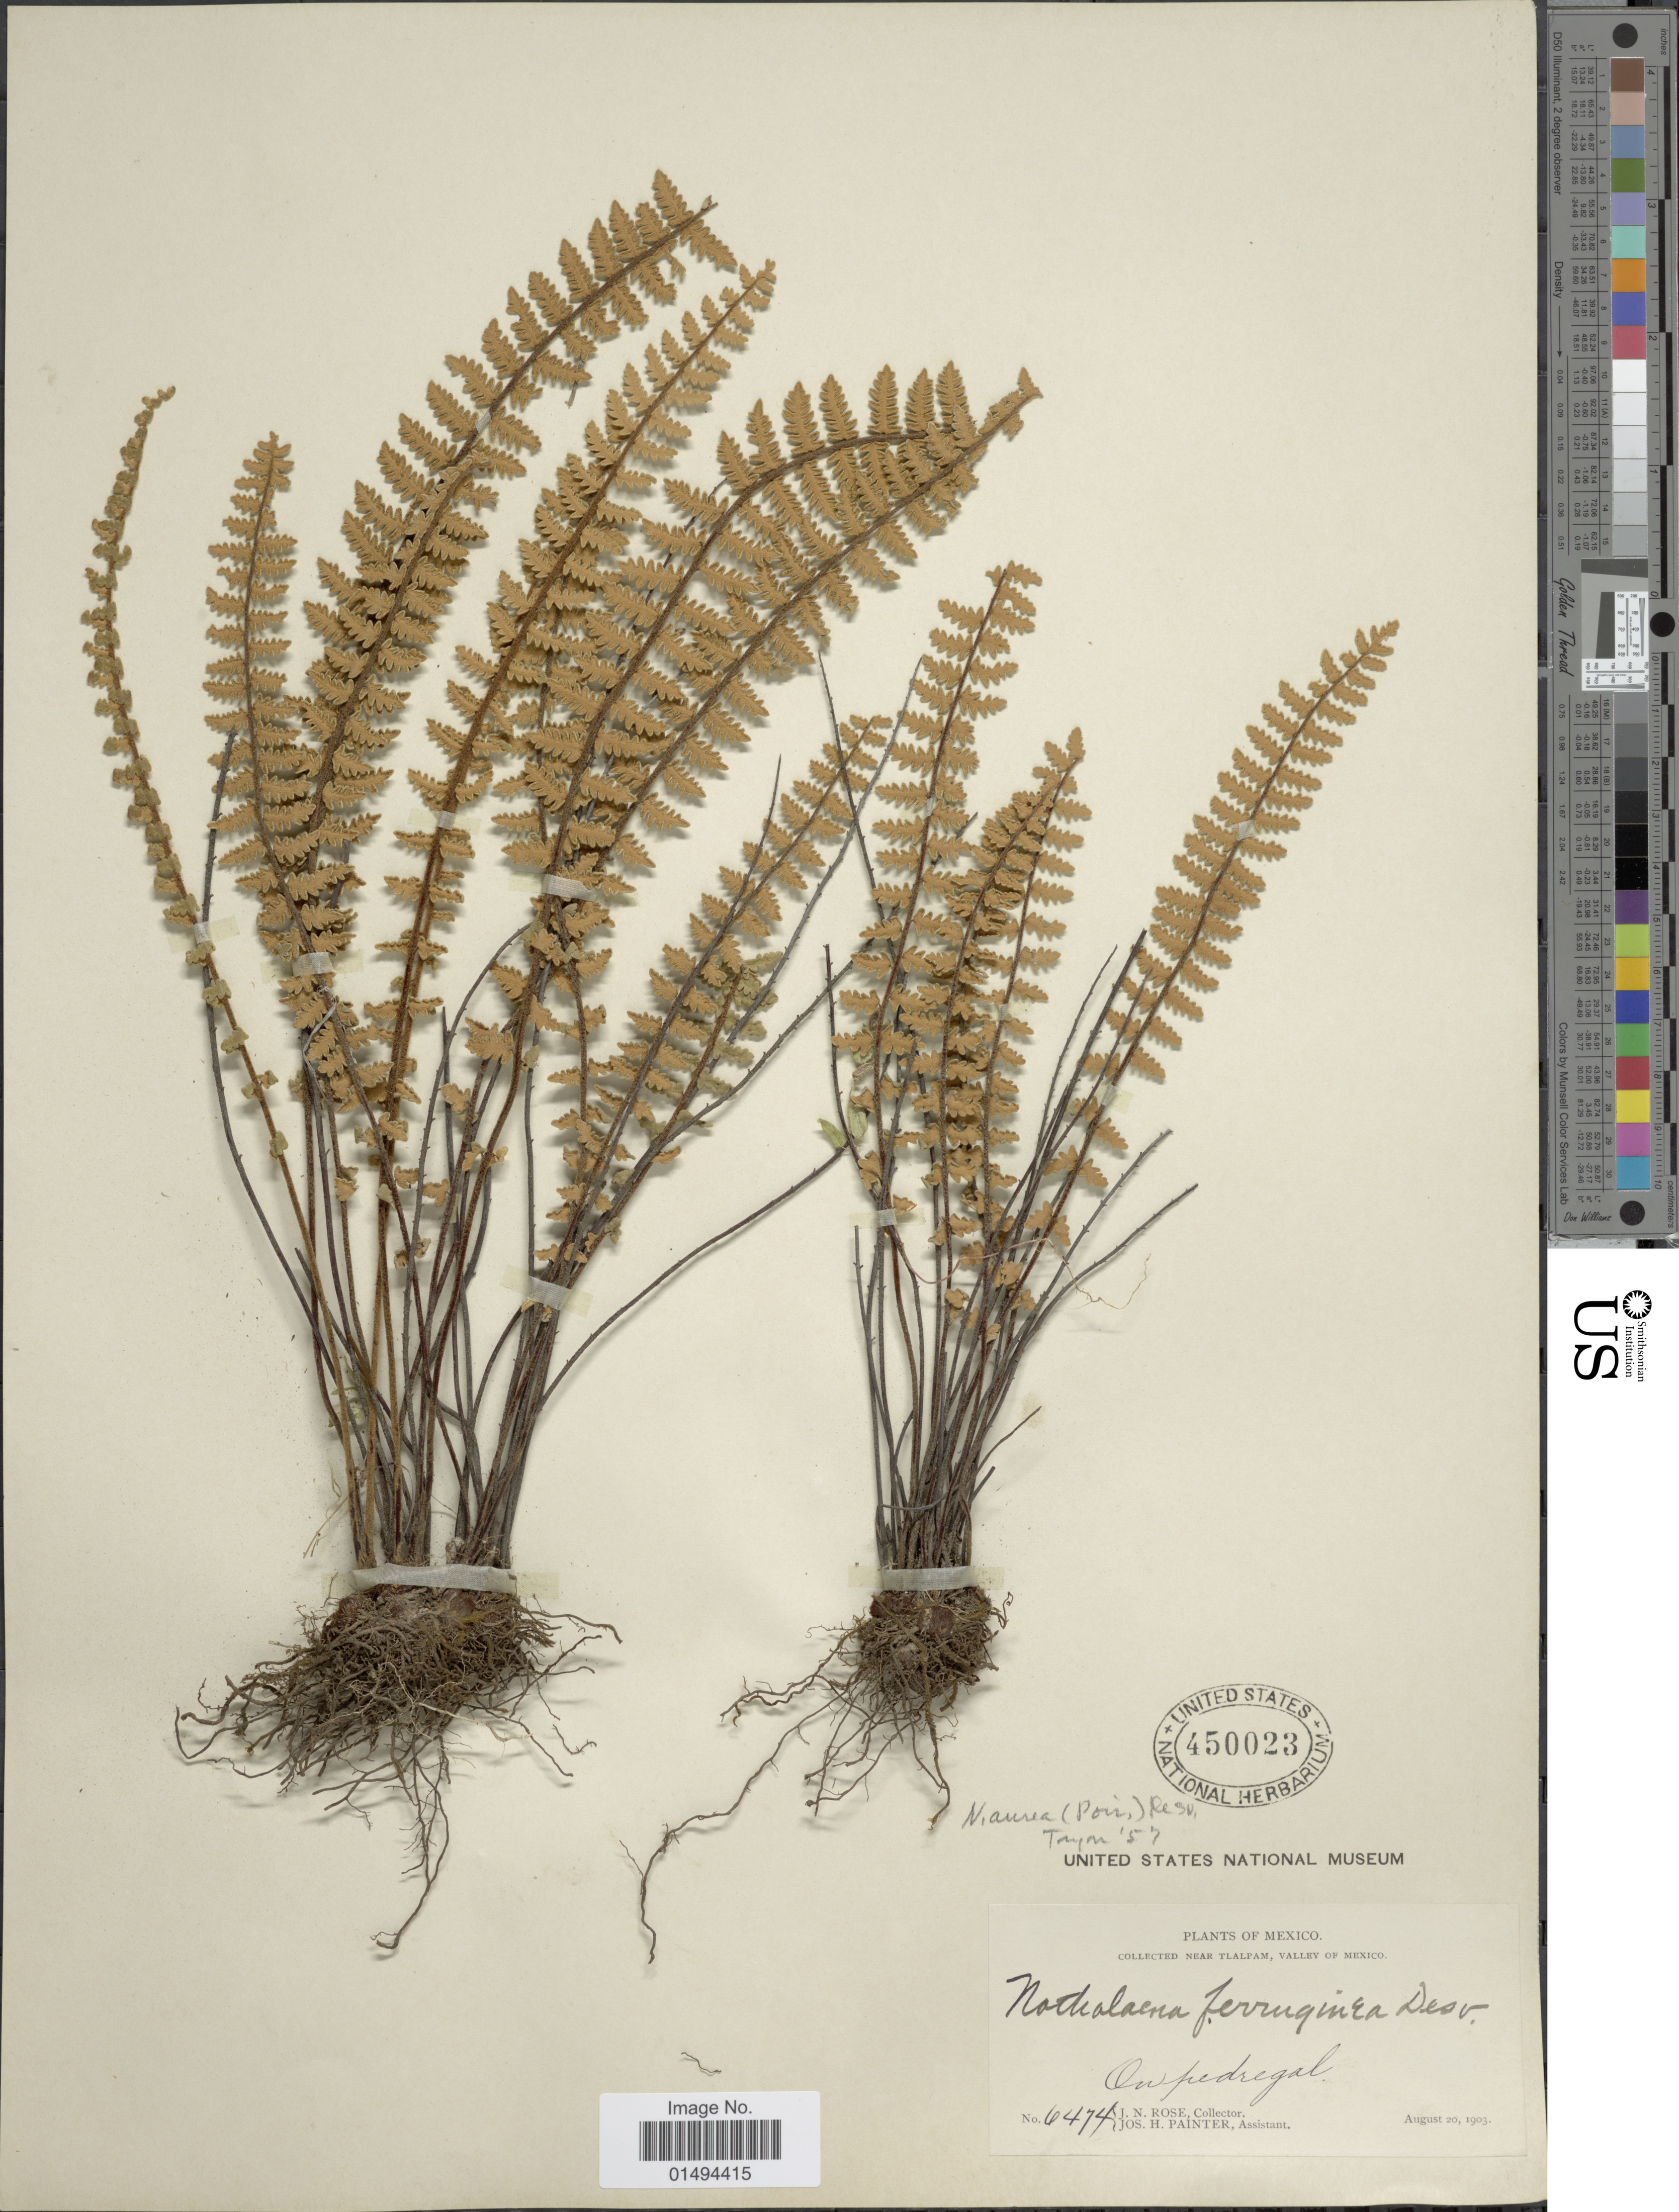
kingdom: Plantae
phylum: Tracheophyta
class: Polypodiopsida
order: Polypodiales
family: Pteridaceae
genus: Myriopteris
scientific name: Myriopteris aurea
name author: (Poir.) Grusz & Windham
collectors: J. N. Rose & J. H. Painter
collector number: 6474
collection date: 1903-08-20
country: Mexico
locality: Near Tlalpam, Valley of Mexico, on pedregal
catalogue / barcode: US 450023